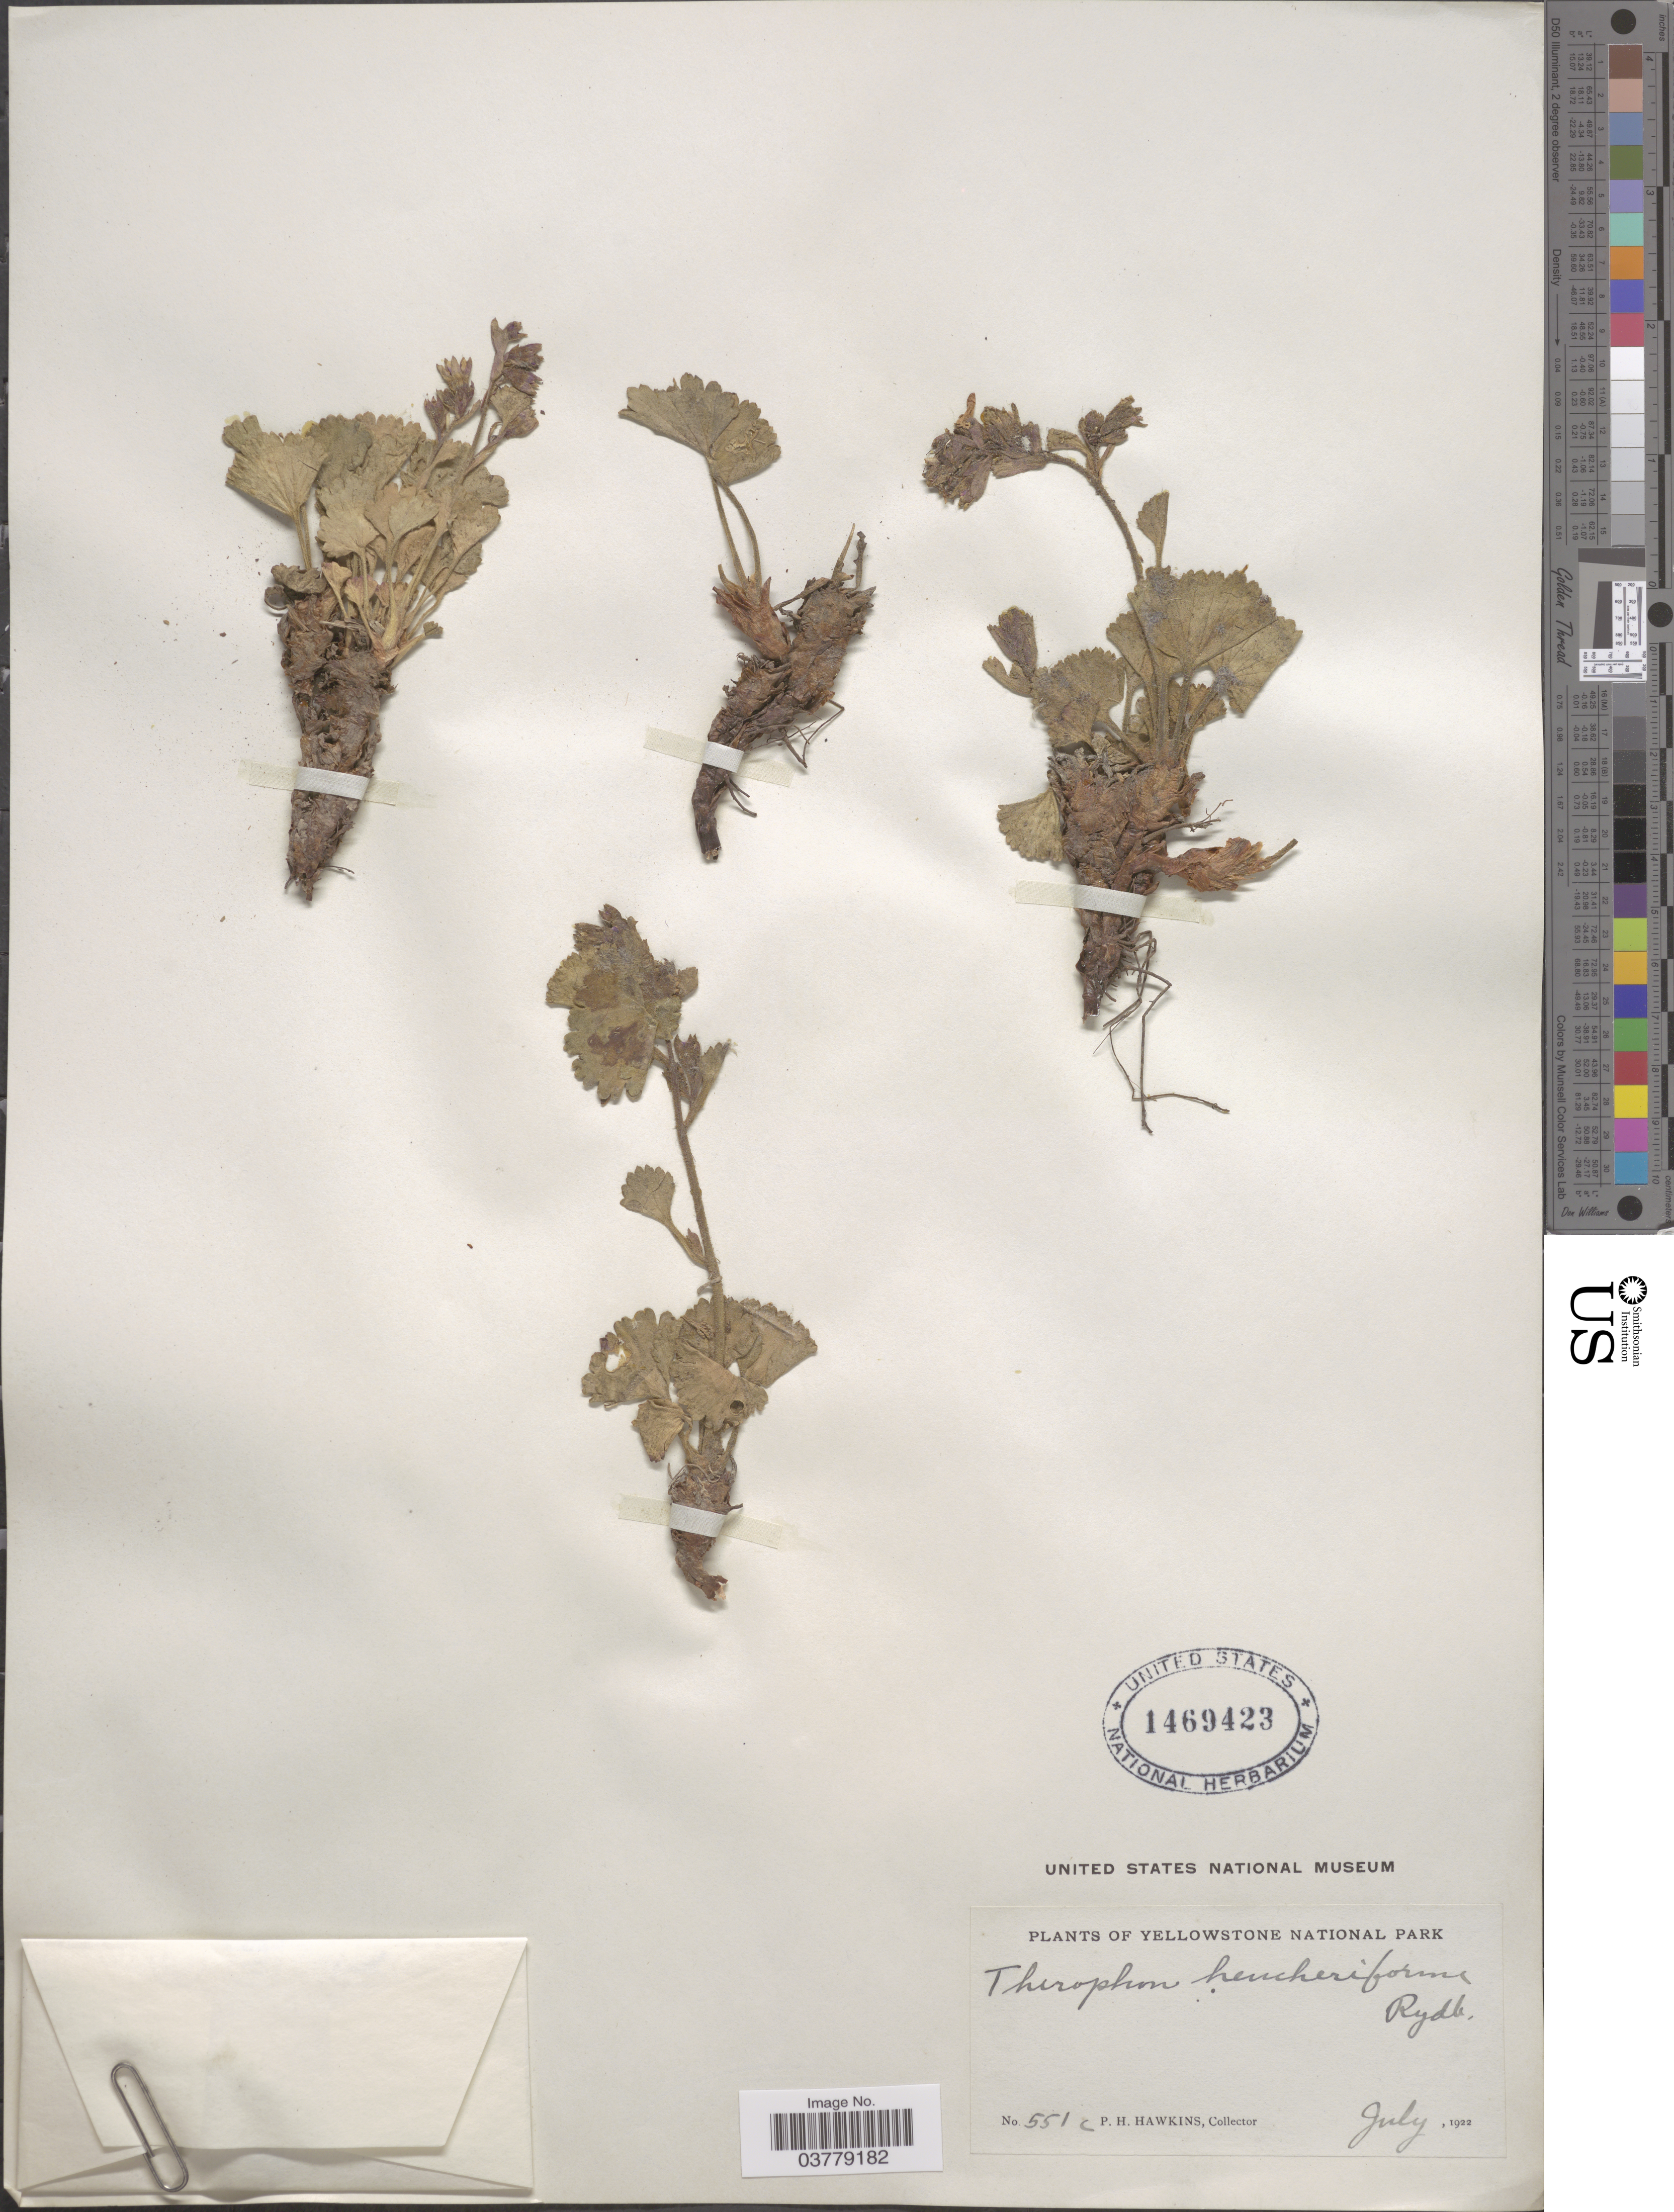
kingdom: Plantae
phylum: Tracheophyta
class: Magnoliopsida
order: Saxifragales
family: Saxifragaceae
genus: Telesonix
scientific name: Telesonix heucheriformis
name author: (Rydb.) Rydb.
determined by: Strong, M. T., (US), Smithsonian Institution - National Museum of Natural History (UNITED STATES)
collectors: P. Hawkins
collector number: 551C*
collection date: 1922-07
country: United States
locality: Yellowstone National Park.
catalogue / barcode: US 1469423